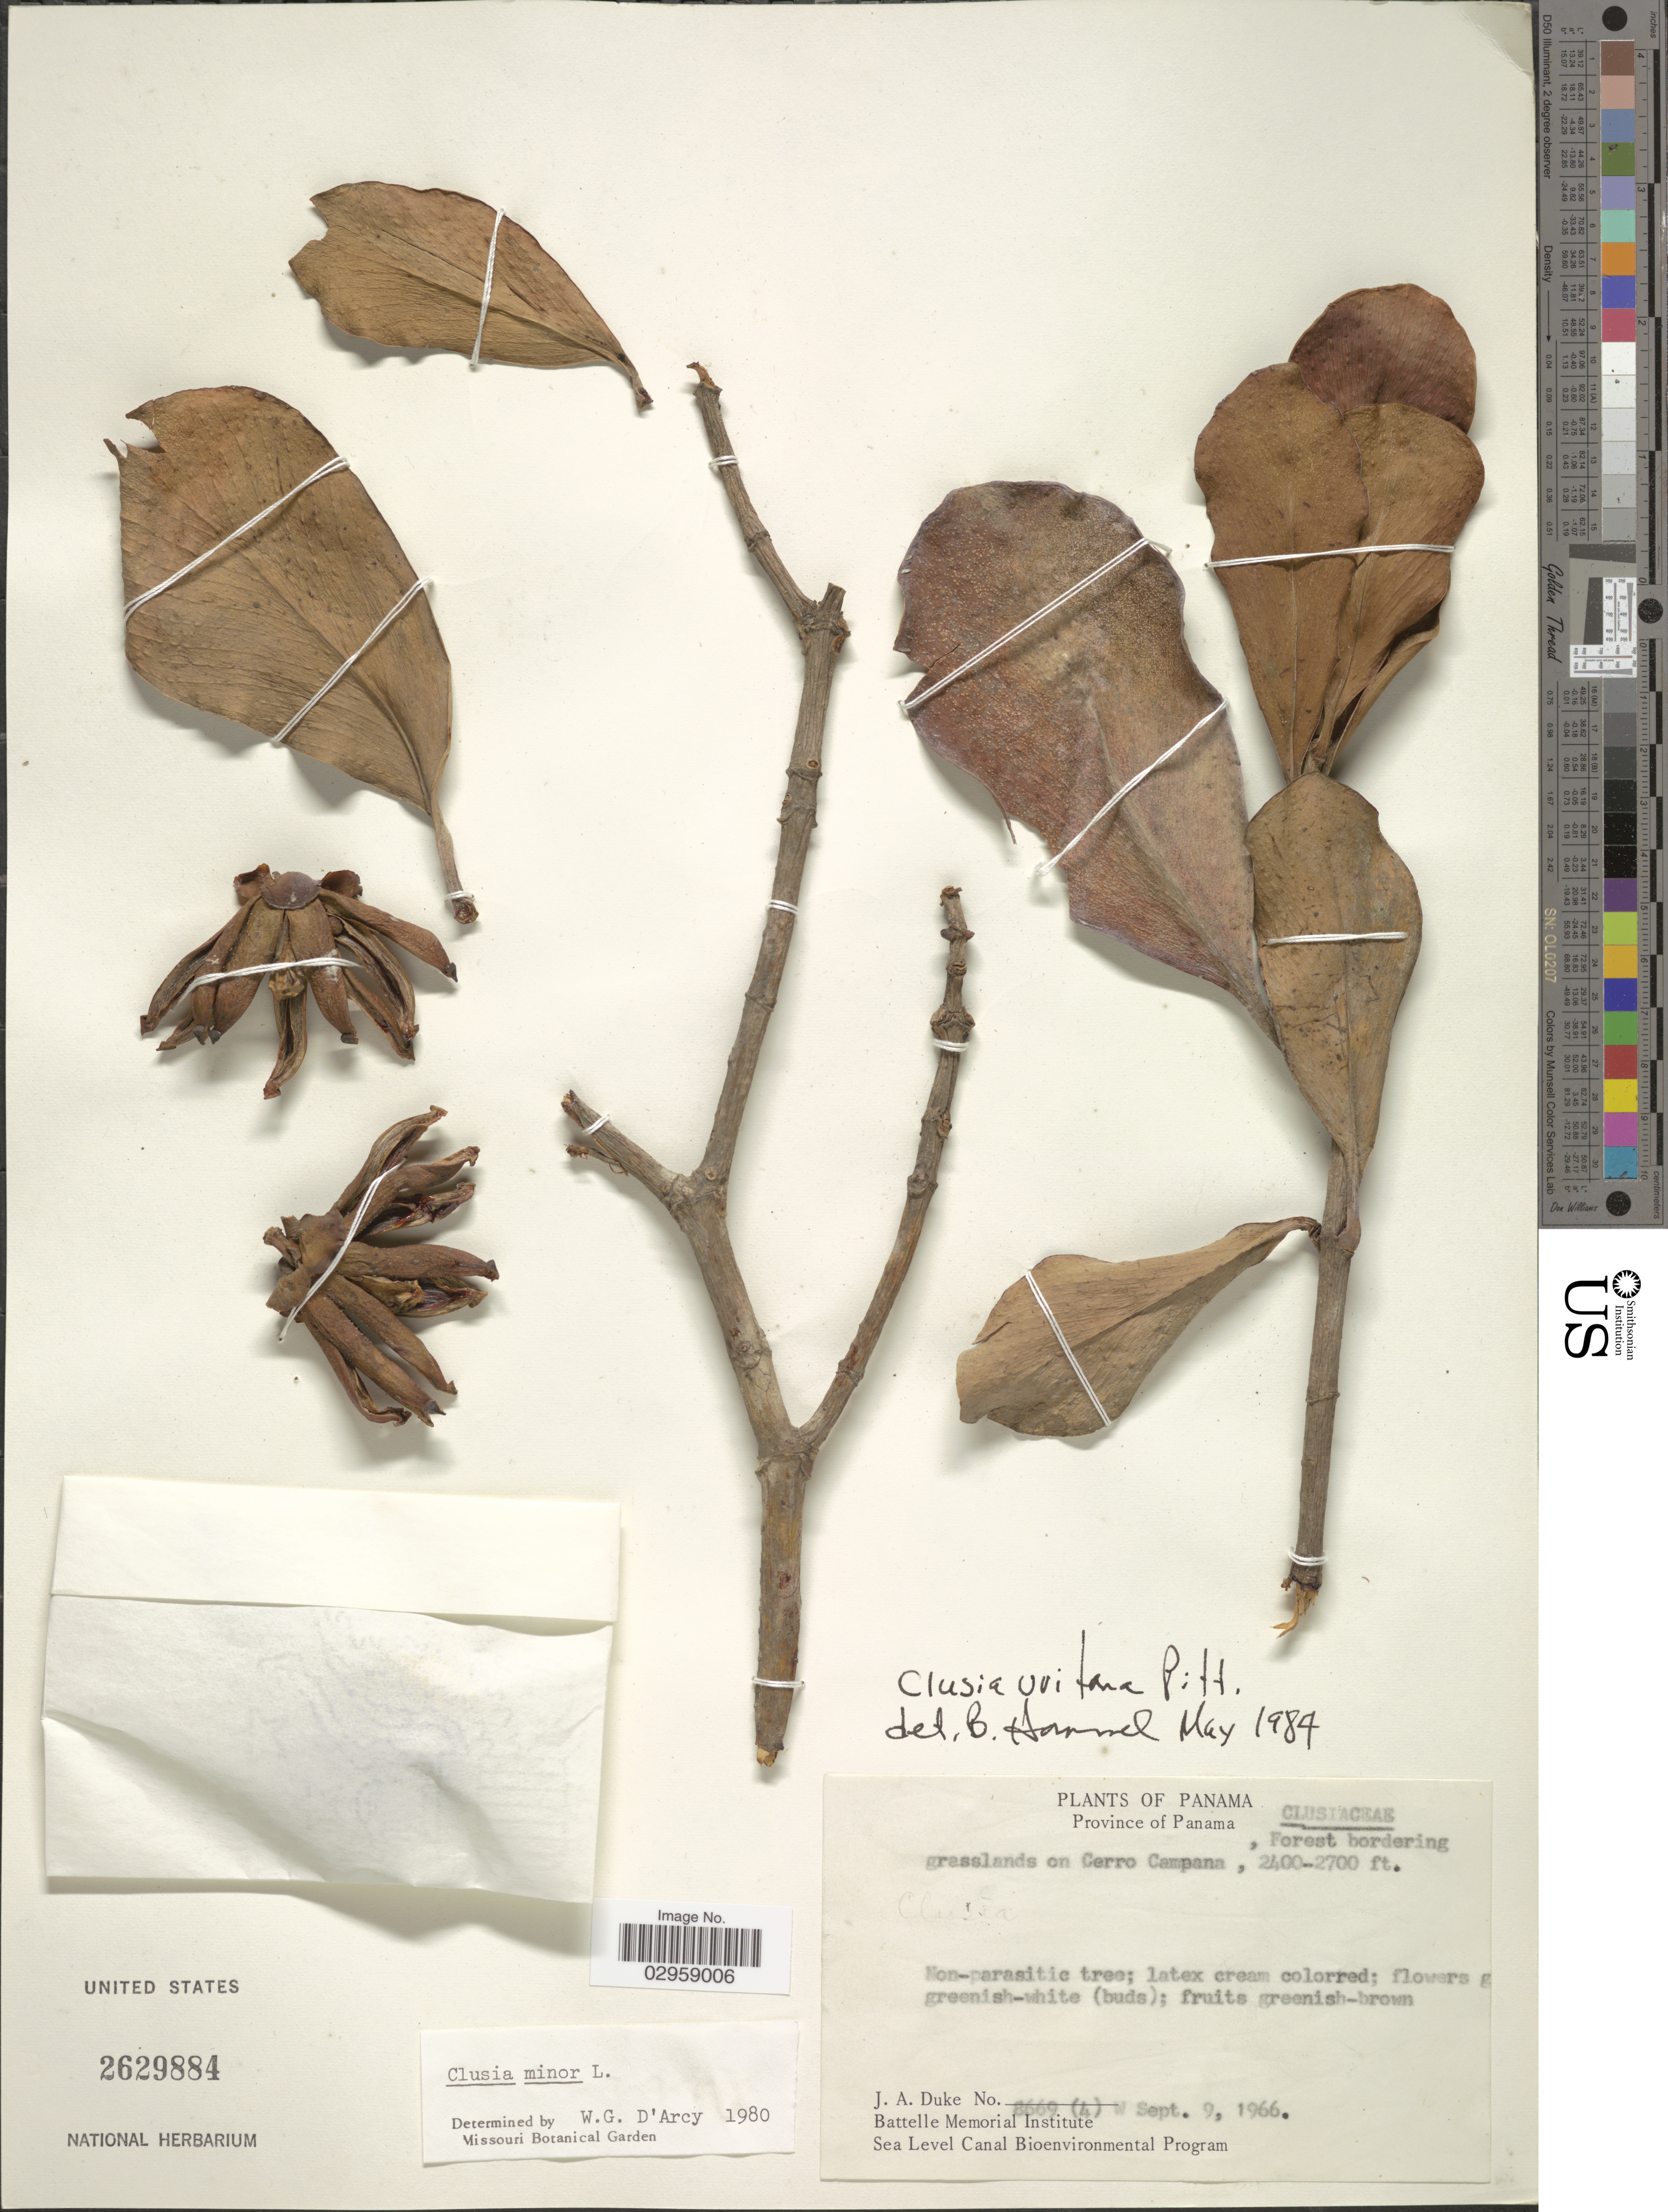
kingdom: Plantae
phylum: Tracheophyta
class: Magnoliopsida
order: Malpighiales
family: Clusiaceae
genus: Clusia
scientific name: Clusia uvitana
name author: Pittier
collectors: J. A. Duke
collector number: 8669 (4)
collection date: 1966-09-09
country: Panama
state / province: Panamá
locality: Forest bordering grasslands on Cerro Campana.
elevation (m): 732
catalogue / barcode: US 2629884